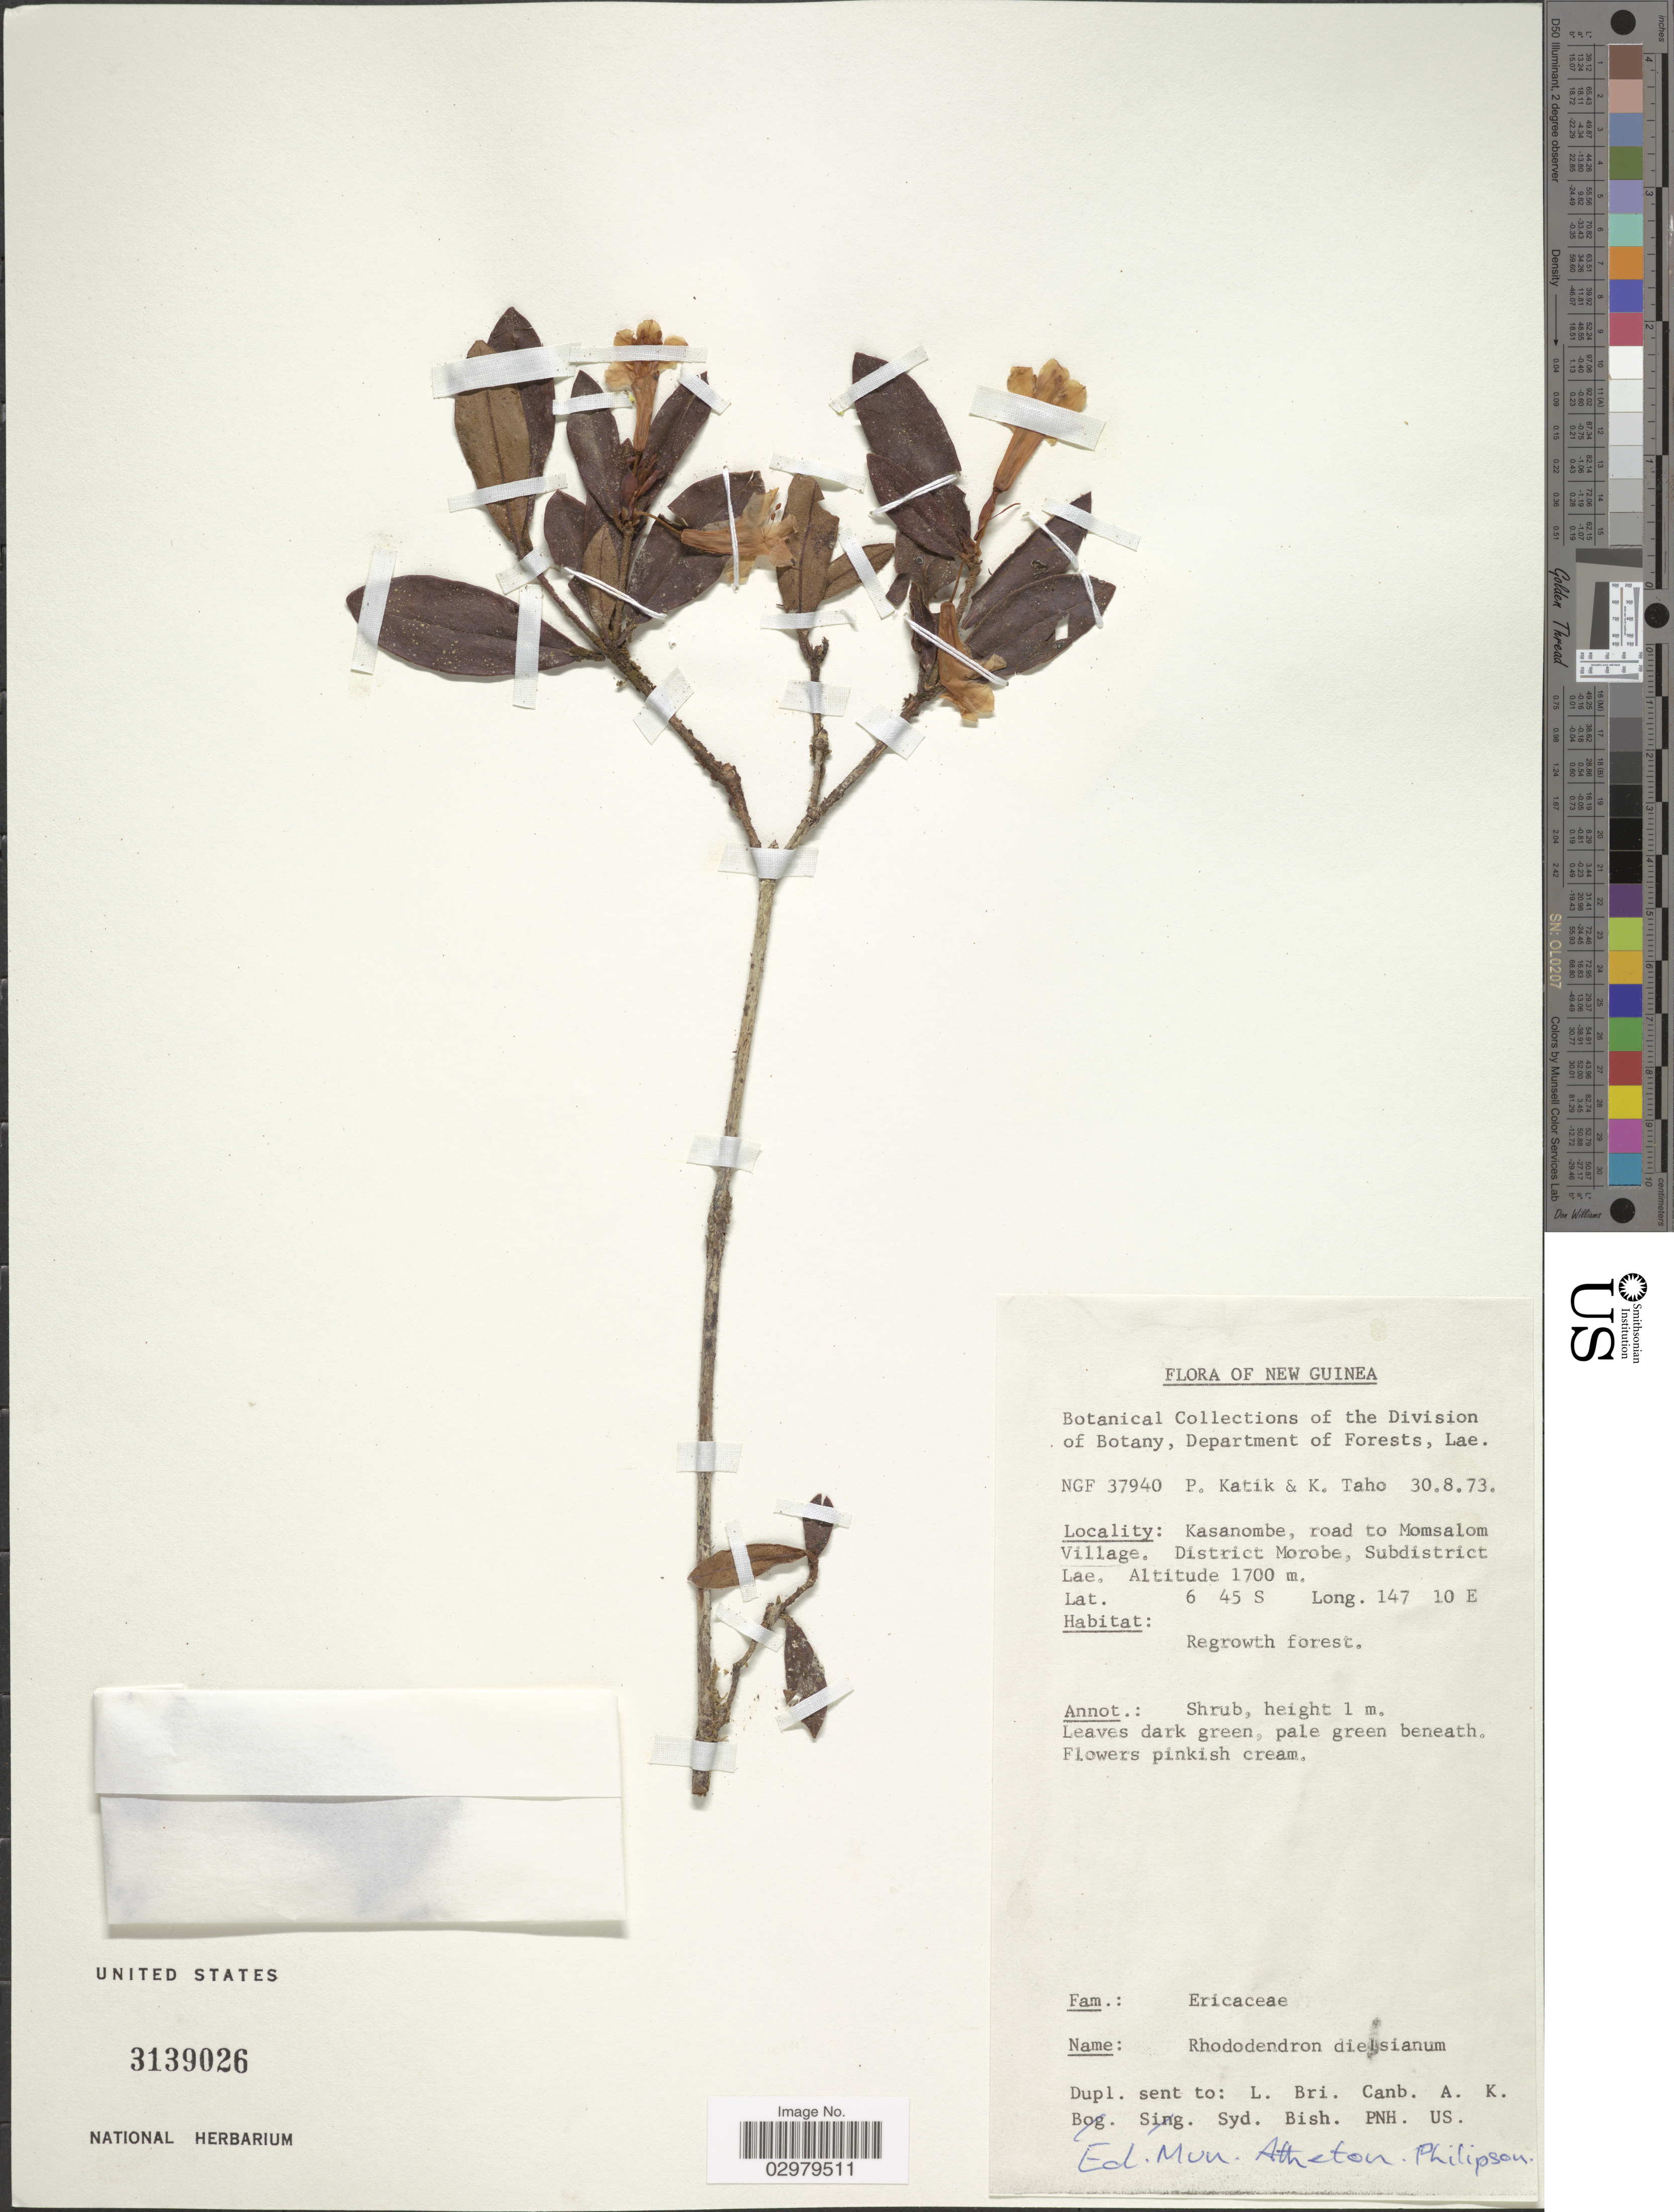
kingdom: Plantae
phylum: Tracheophyta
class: Magnoliopsida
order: Ericales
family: Ericaceae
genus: Rhododendron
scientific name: Rhododendron dielsianum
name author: Schltr.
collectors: P. Katik & K. Taho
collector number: NGF 37940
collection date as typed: Transcribed d/m/y: 30/8/73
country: Papua New Guinea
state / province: Morobe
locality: New Guinea. Kasanombe, road to Momsalom Village. District Morobe, Subdistrict Lae.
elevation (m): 1700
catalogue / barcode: US 3139026